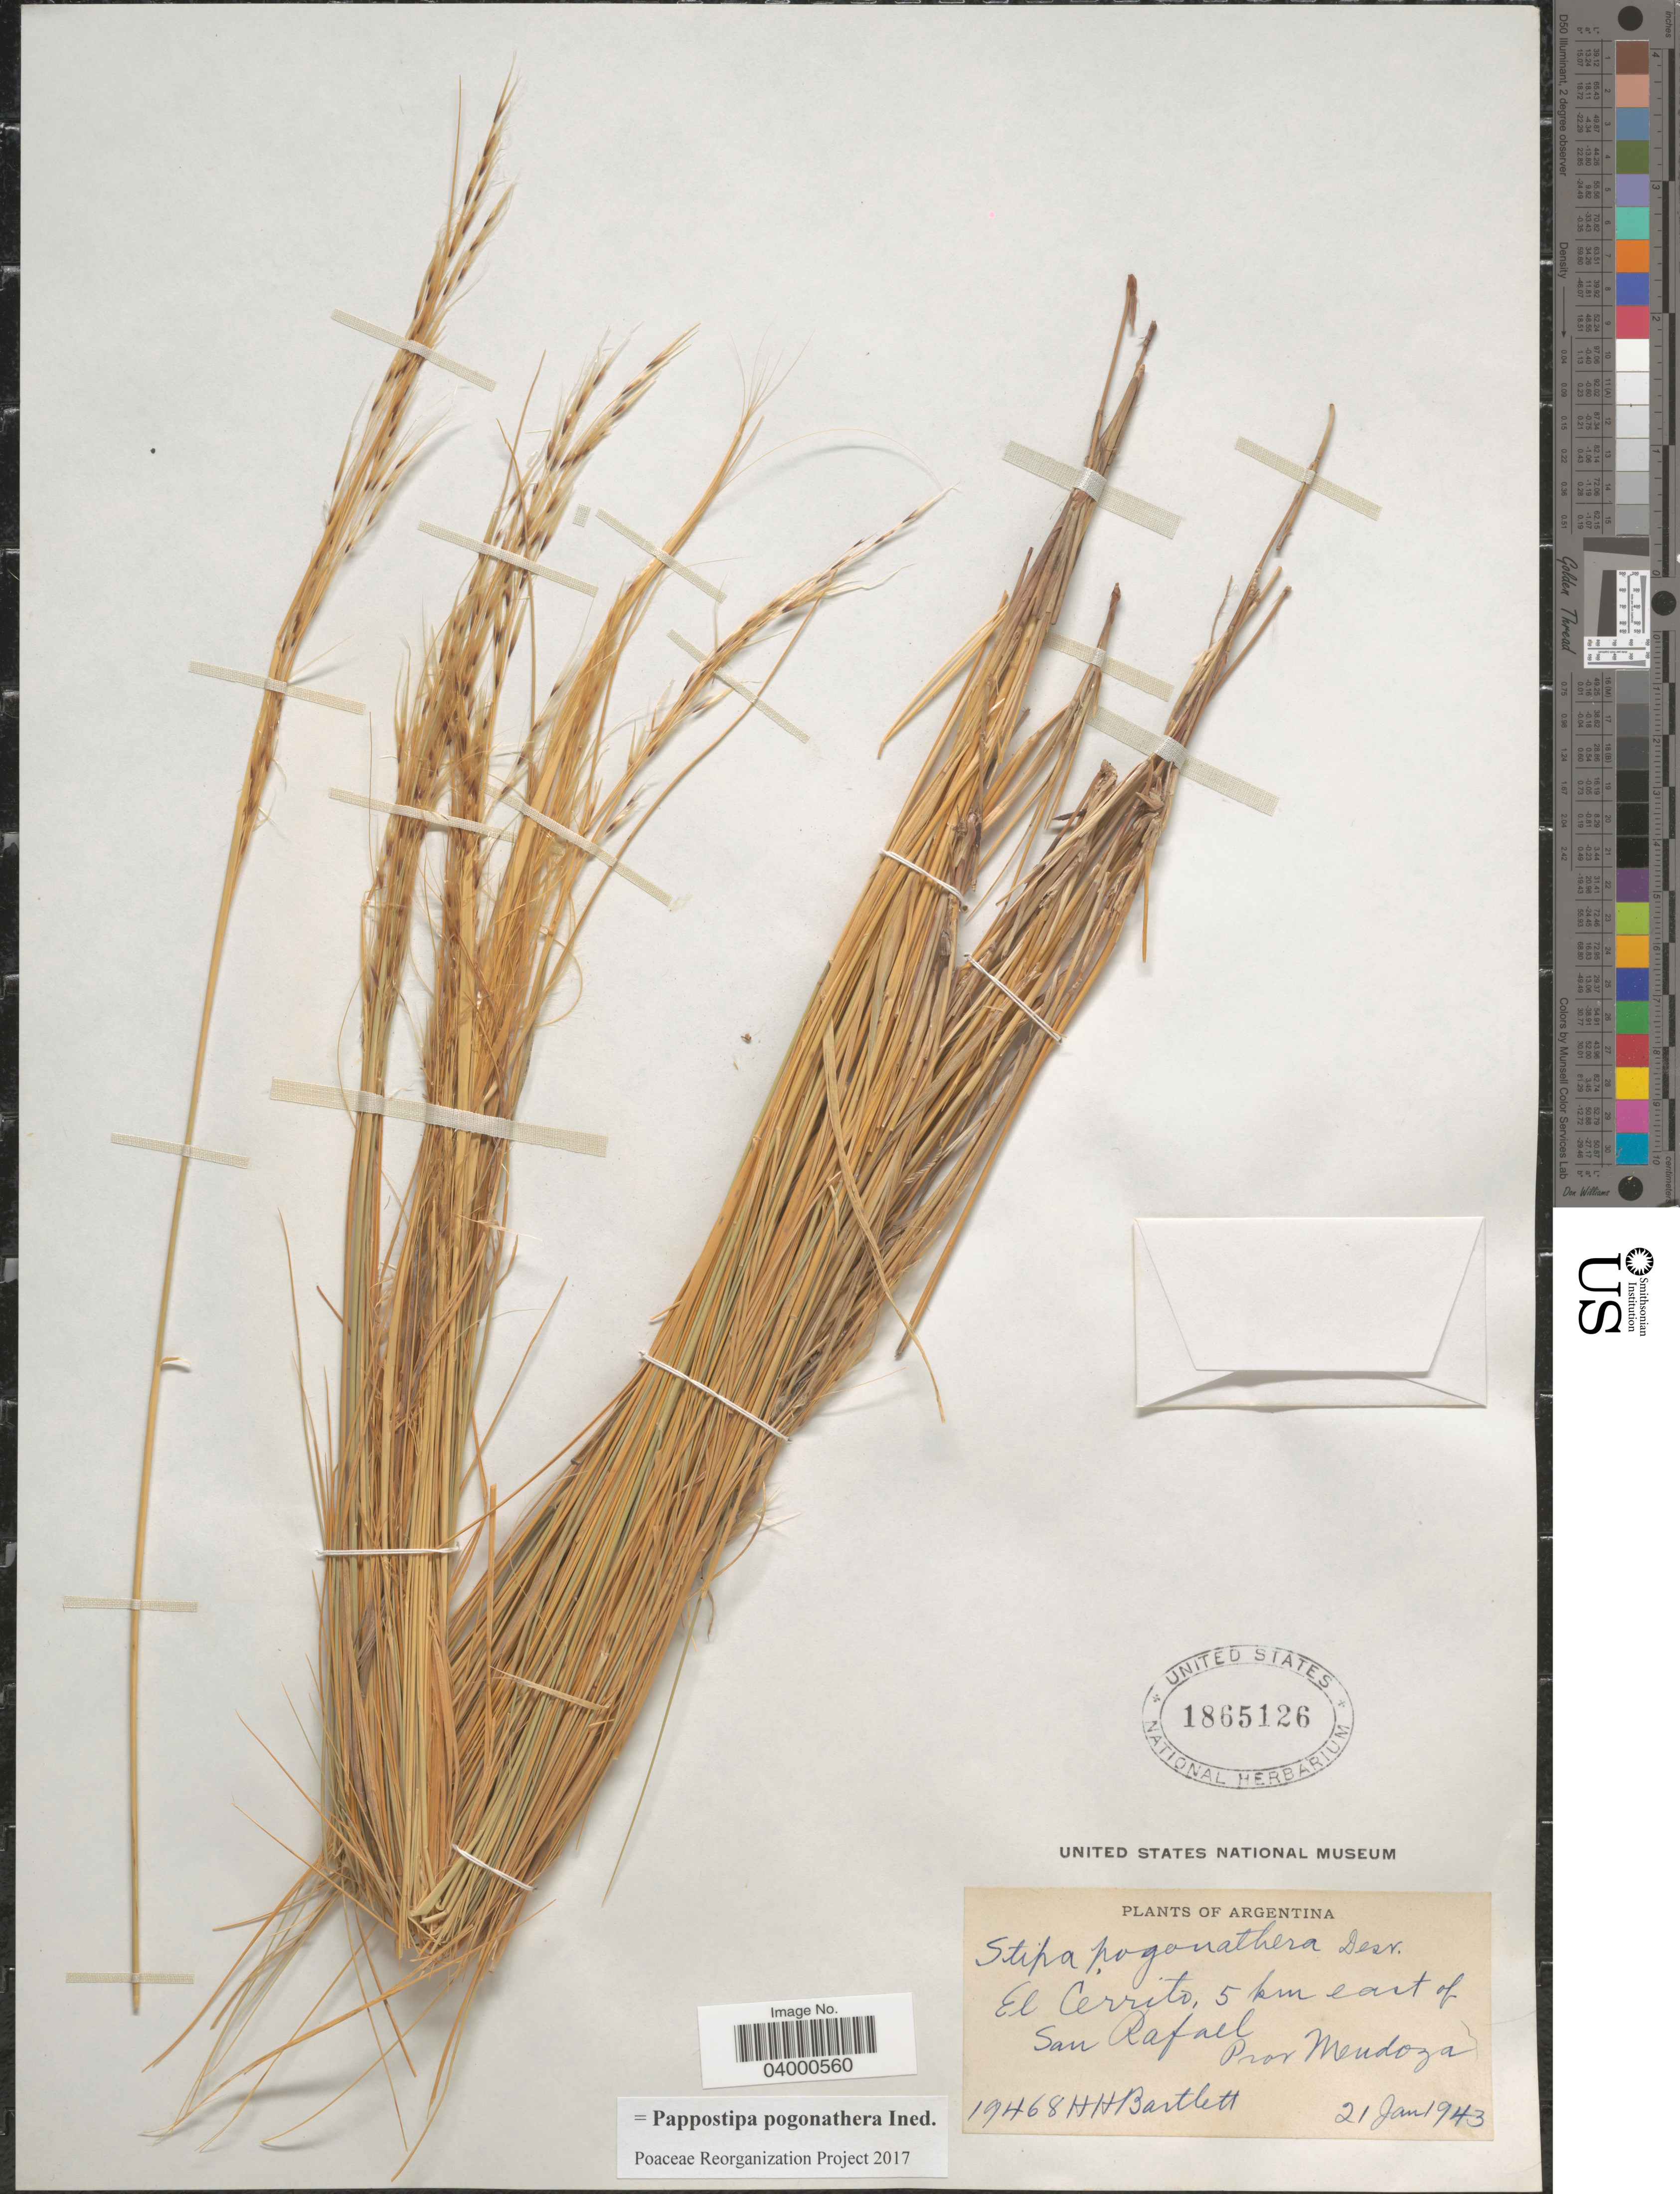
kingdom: Plantae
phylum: Tracheophyta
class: Liliopsida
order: Poales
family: Poaceae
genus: Pappostipa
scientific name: Pappostipa pogonathera ined.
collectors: H. H. Bartlett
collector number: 19468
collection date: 1943-01-21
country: Argentina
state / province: Mendoza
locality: El Cerrito, 5 km east of San Rafael.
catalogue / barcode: US 1865126